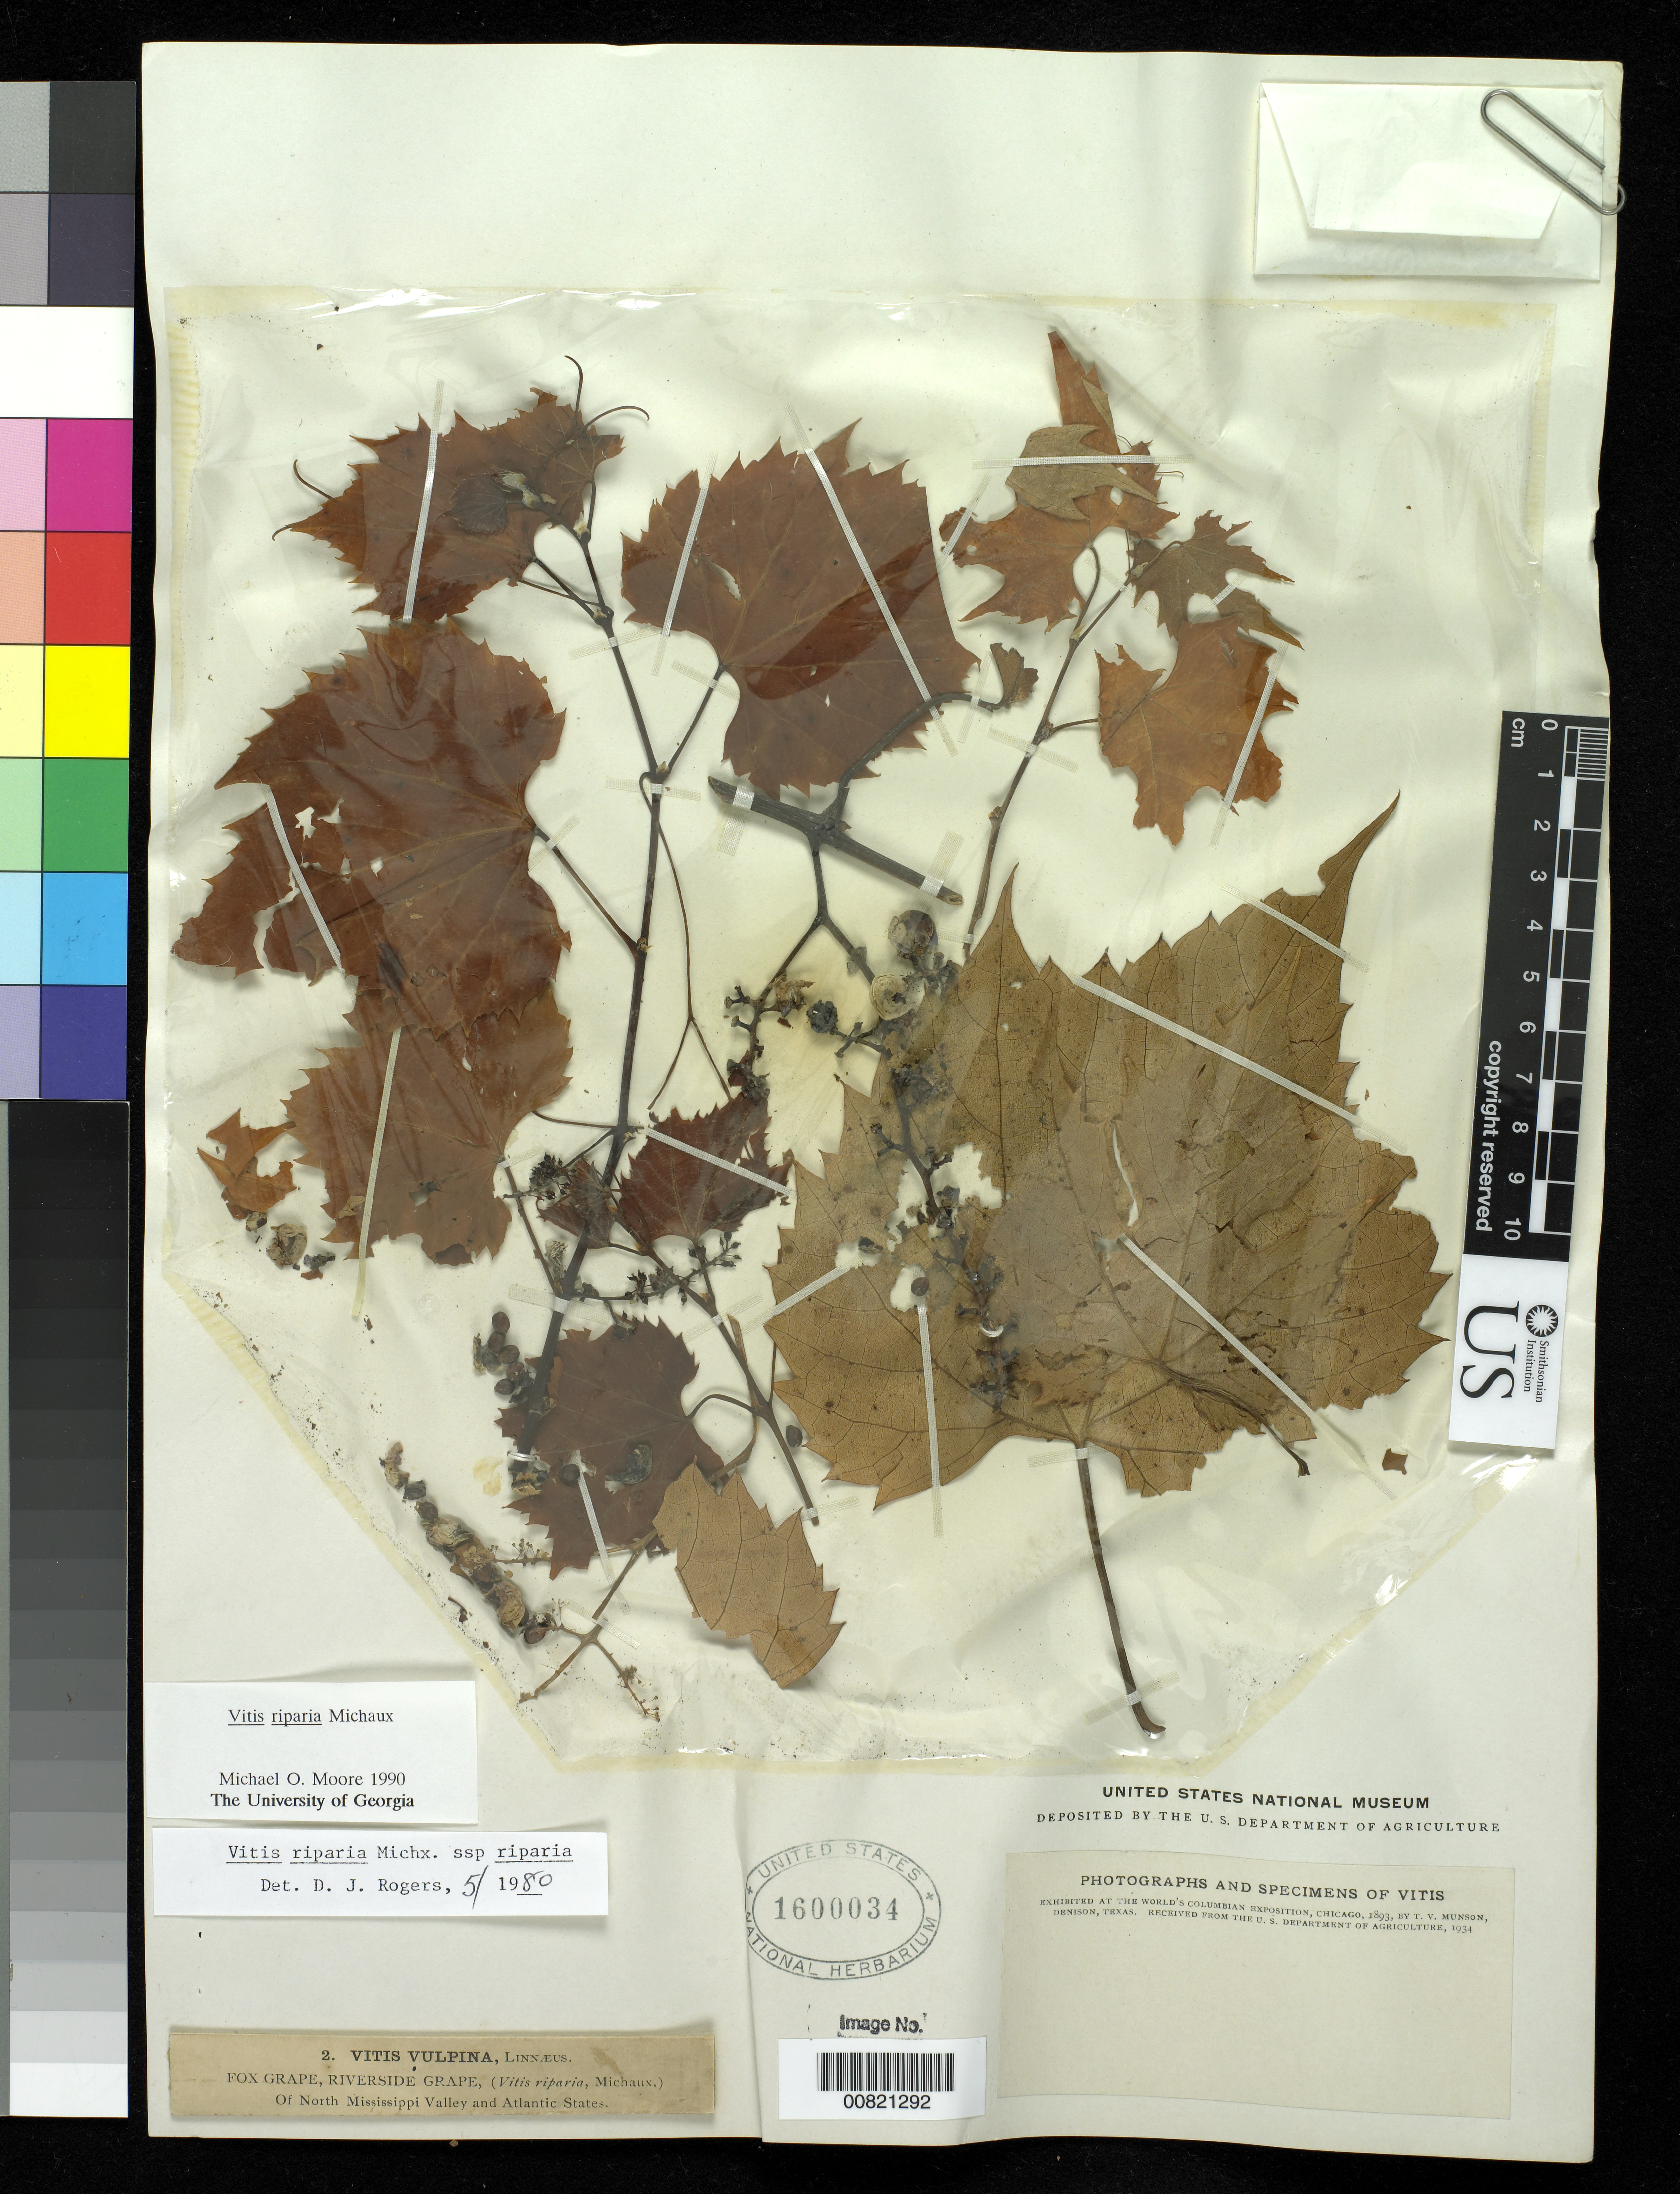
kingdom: Plantae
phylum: Tracheophyta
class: Magnoliopsida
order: Vitales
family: Vitaceae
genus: Vitis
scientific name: Vitis riparia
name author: Michx.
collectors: T. V. Munson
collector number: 2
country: United States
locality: North Mississippi Valley and Atlantic States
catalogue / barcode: US 1600034